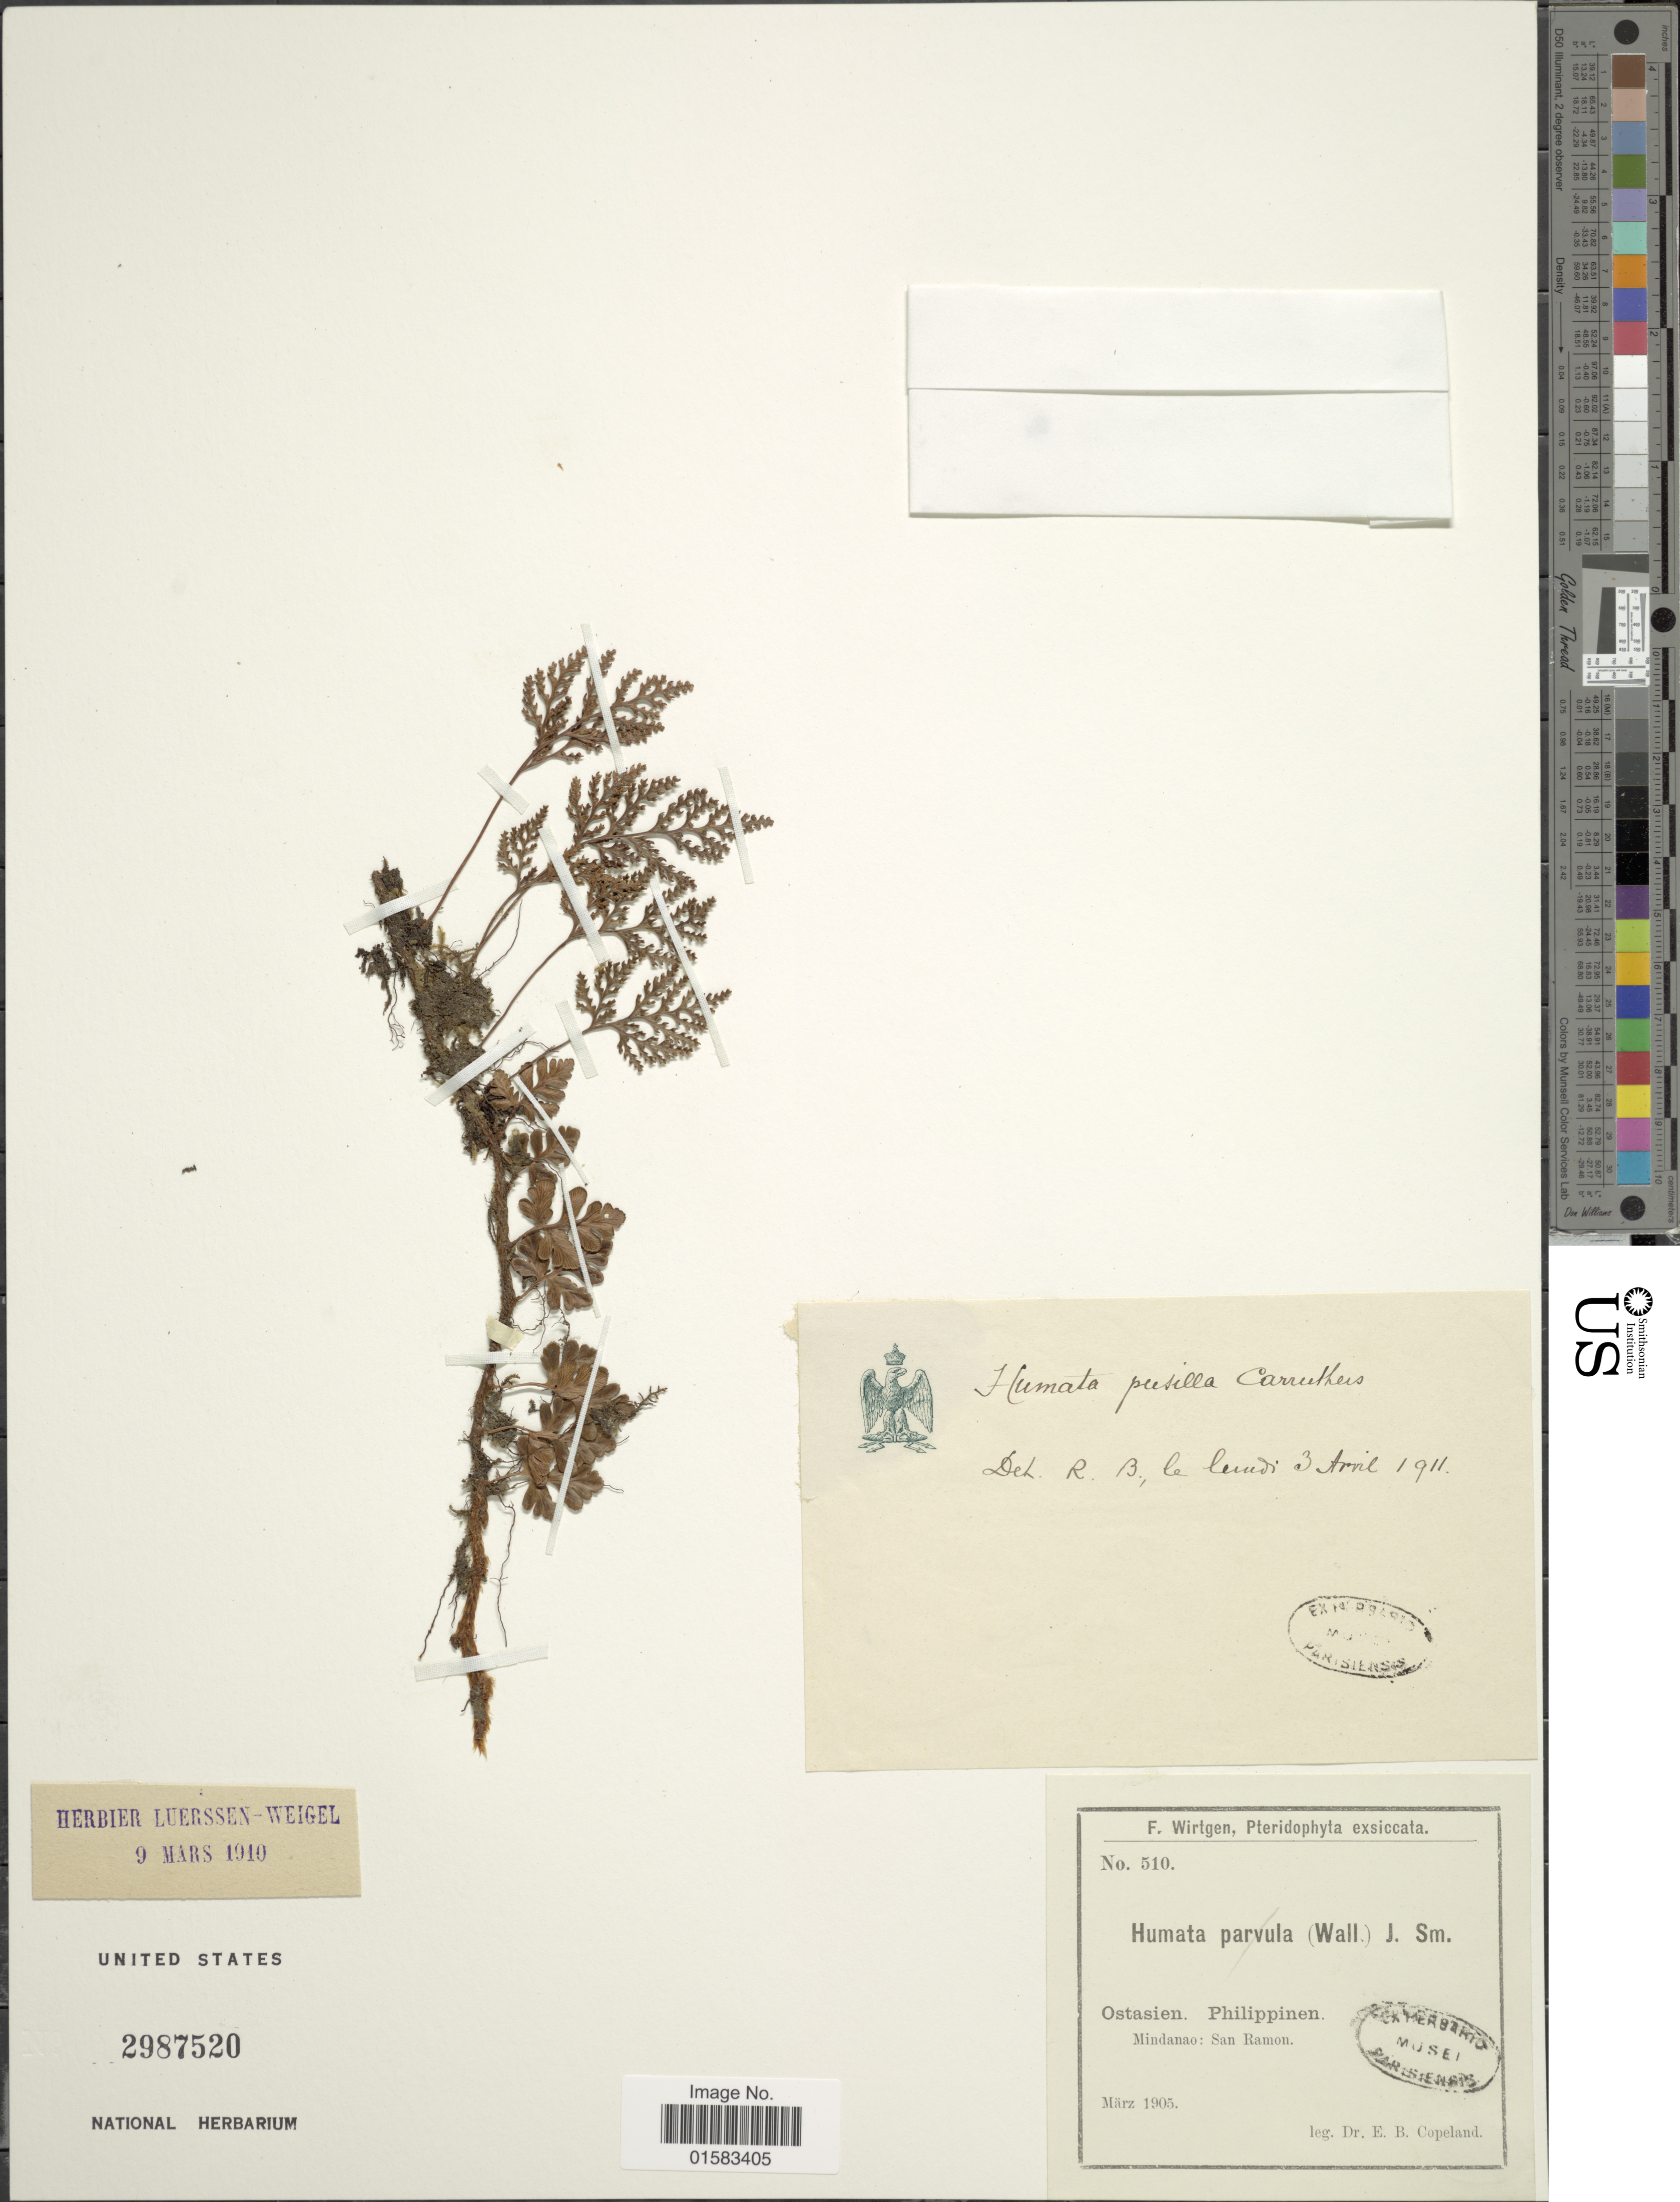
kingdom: Plantae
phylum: Tracheophyta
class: Polypodiopsida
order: Polypodiales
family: Davalliaceae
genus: Davallia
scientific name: Davallia repens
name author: (L. f.) Kuhn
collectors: E. B. Copeland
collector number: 510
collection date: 1905-03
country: Philippines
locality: Ostasien Phillippinen,Mindanao, San Ramon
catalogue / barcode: US 2987520